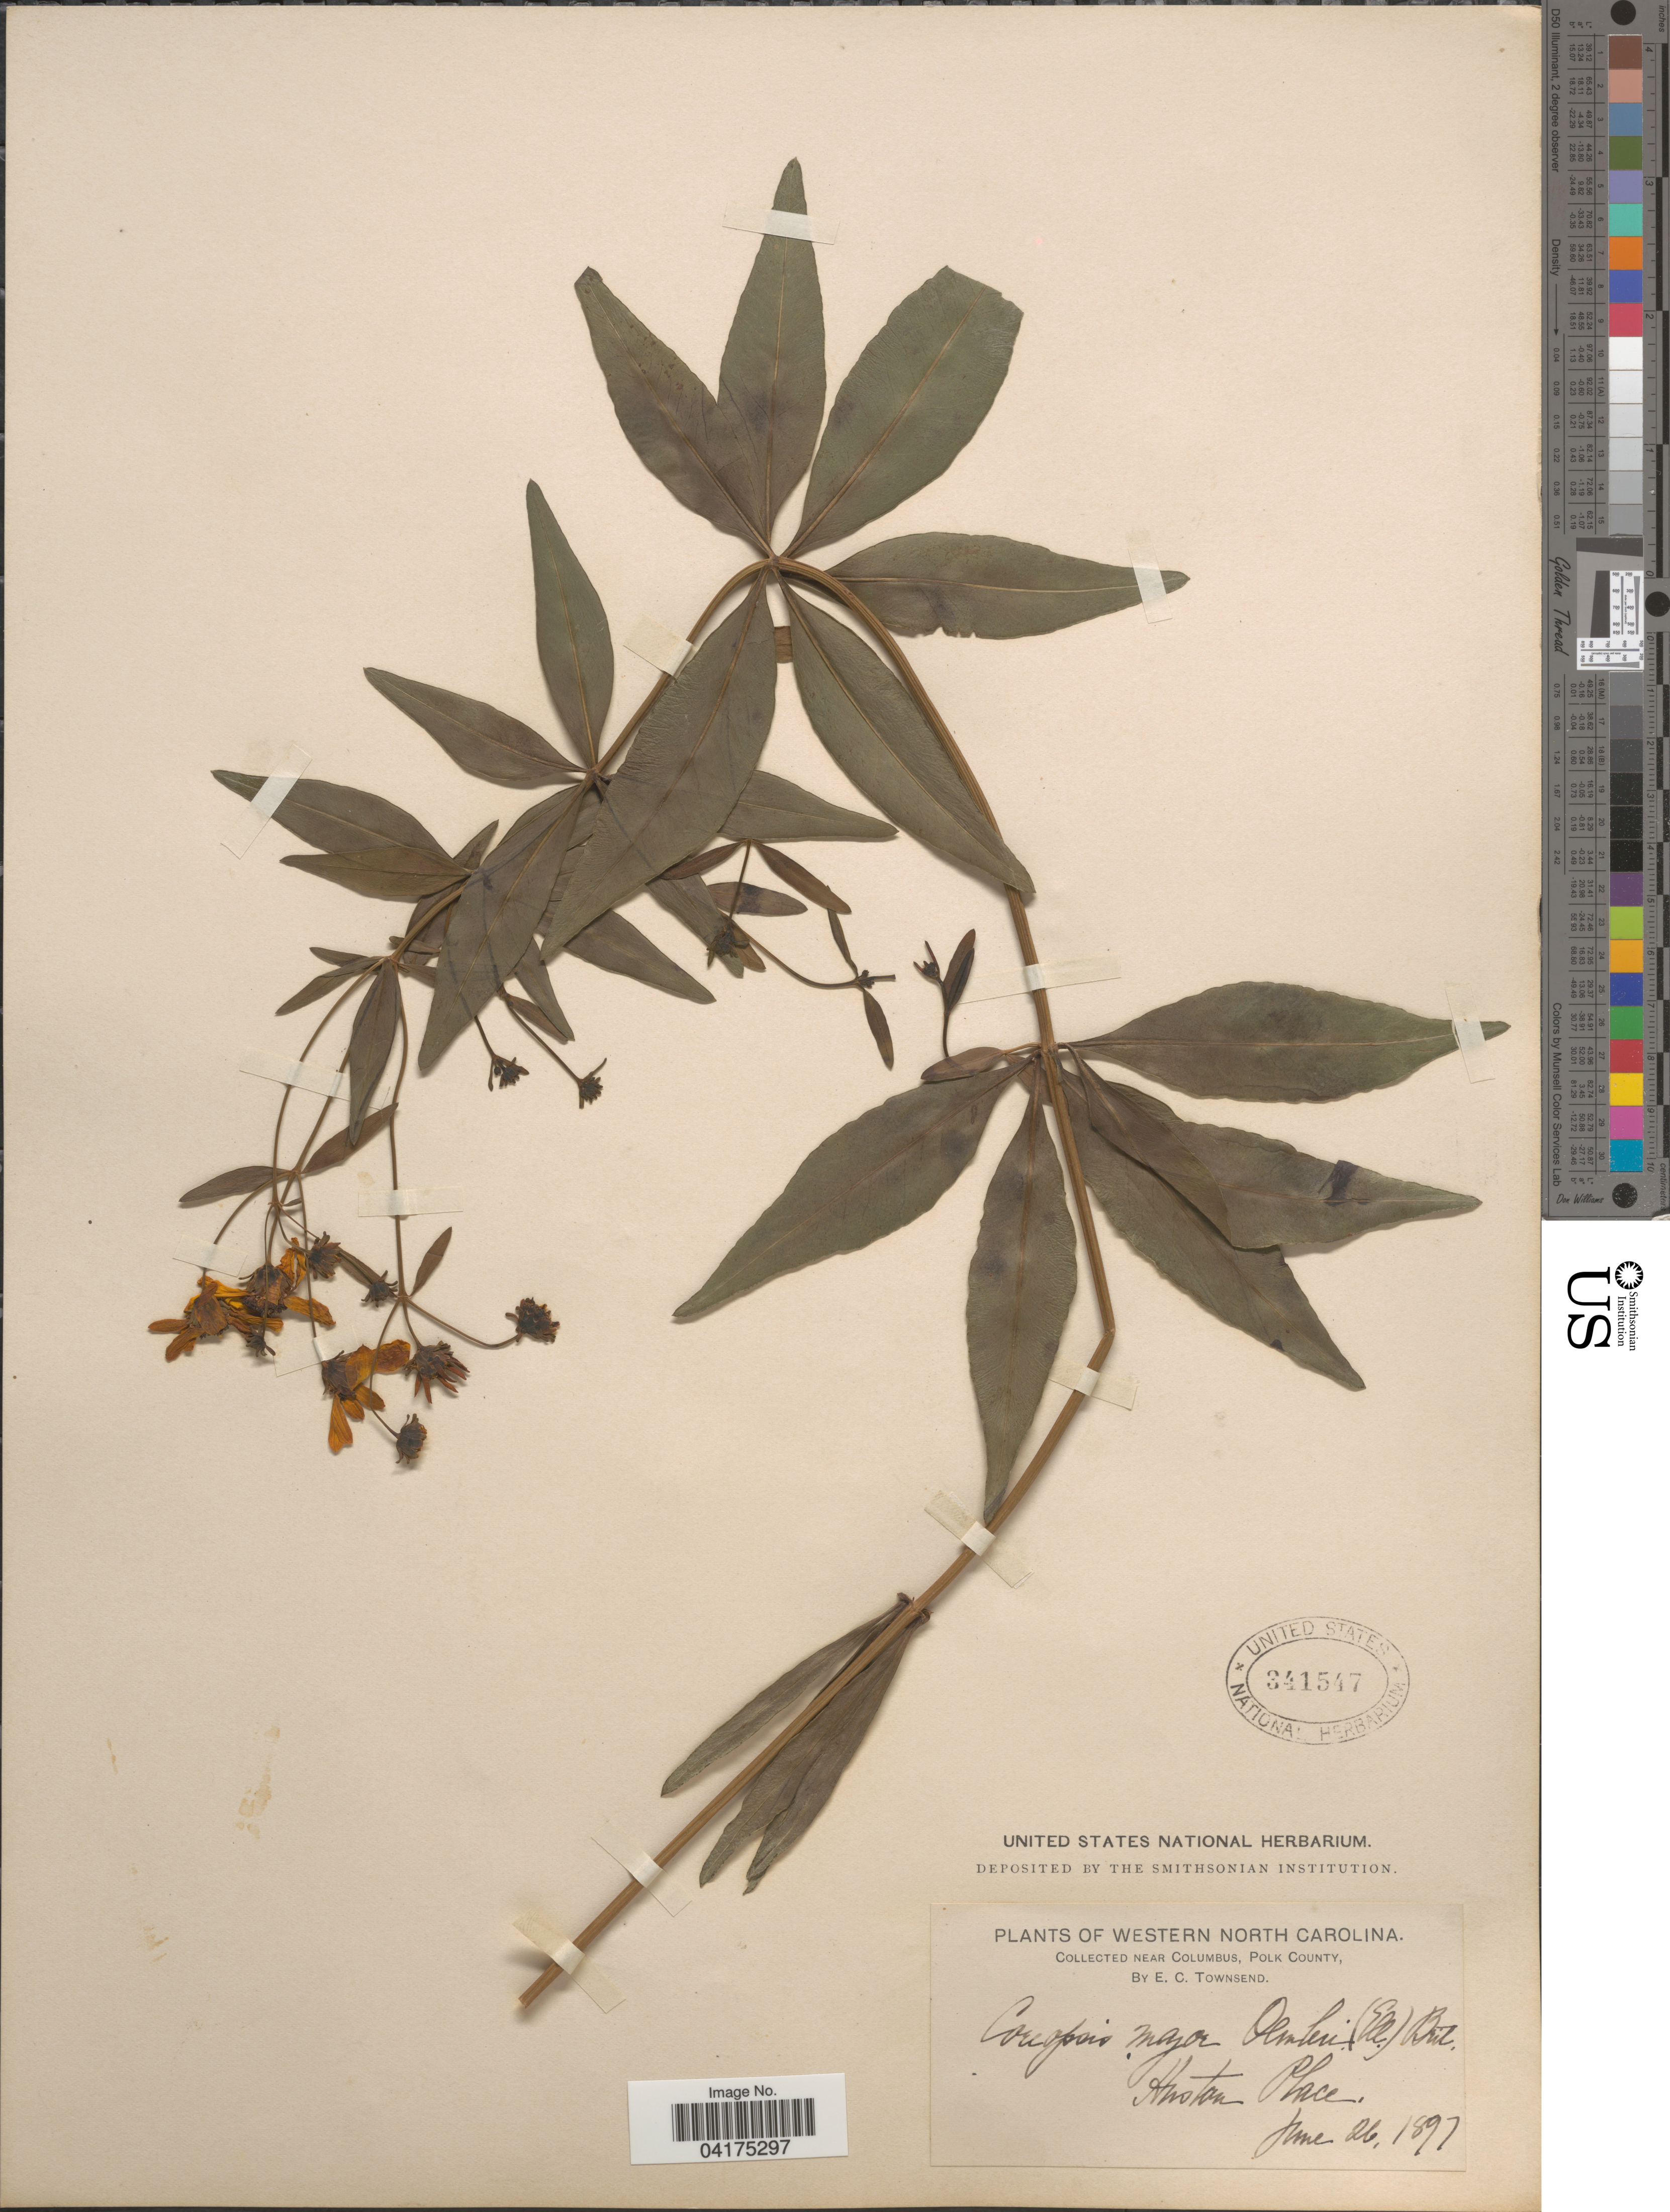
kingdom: Plantae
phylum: Tracheophyta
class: Magnoliopsida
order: Asterales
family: Asteraceae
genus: Coreopsis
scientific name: Coreopsis major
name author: Walter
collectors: E. C. Townsend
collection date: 1897-06-26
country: United States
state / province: North Carolina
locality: Western North Carolina. Near Columbus, Polk County. Huston Place.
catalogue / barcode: US 341547